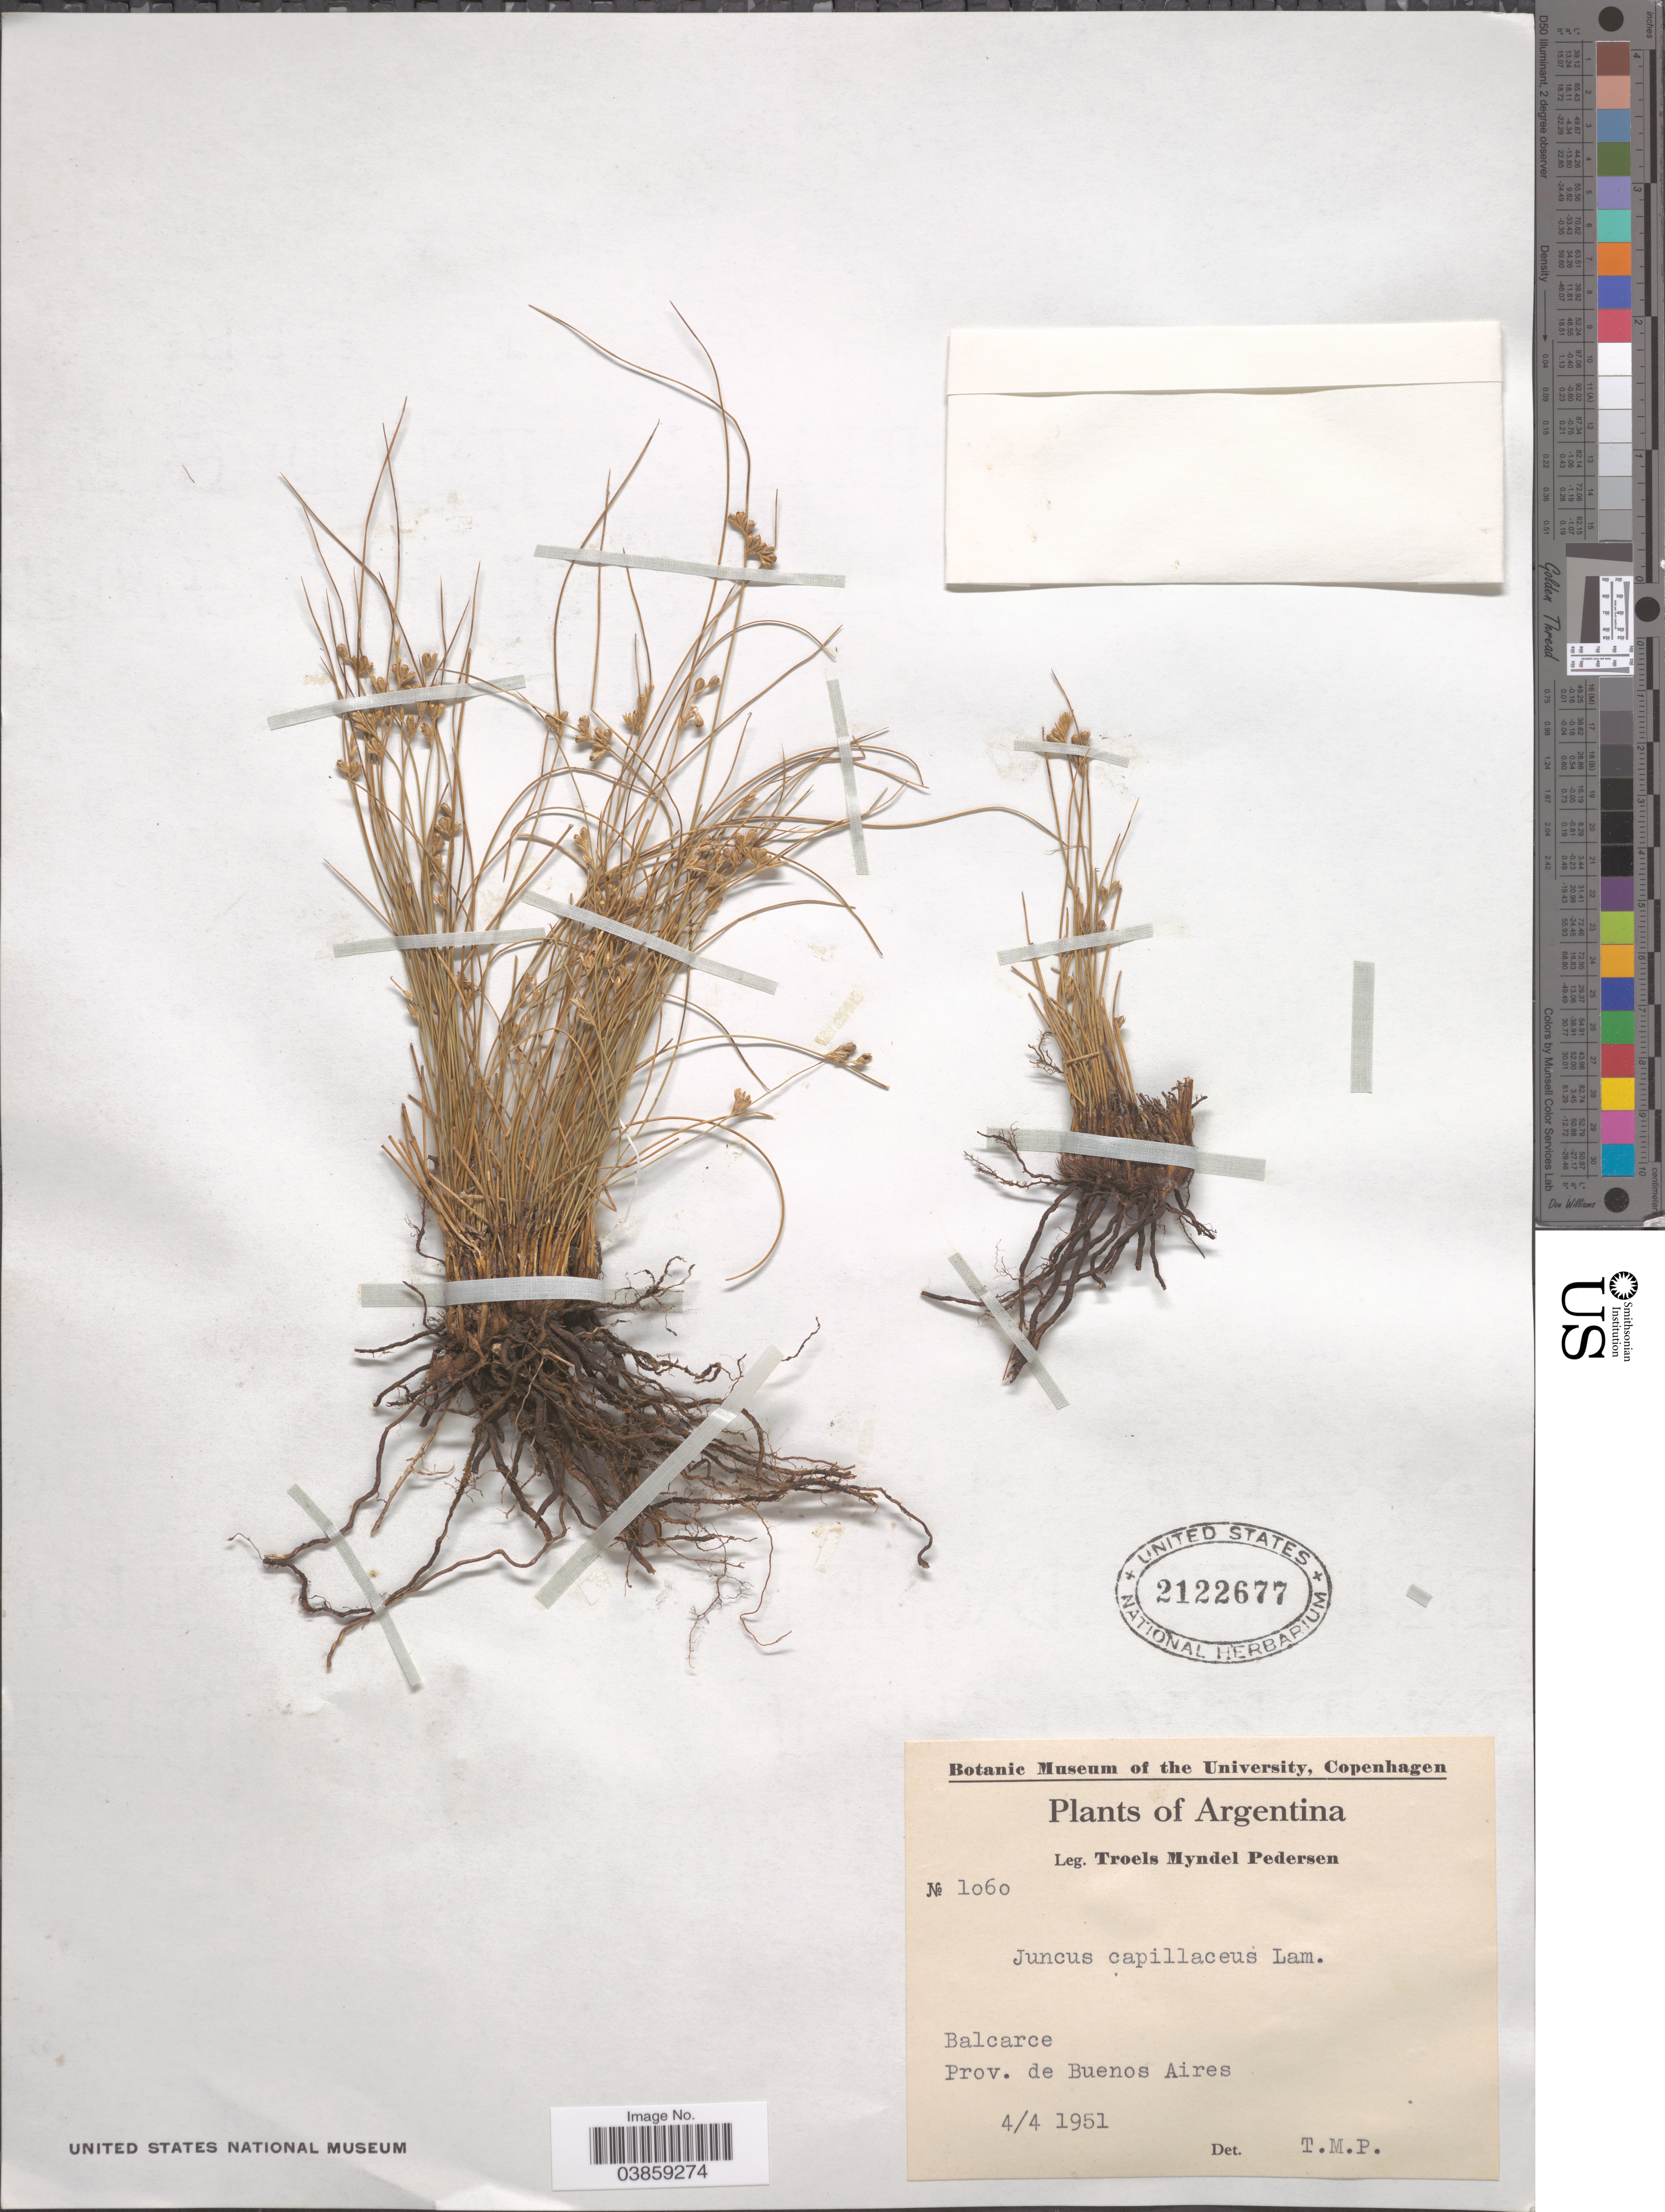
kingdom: Plantae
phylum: Tracheophyta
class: Liliopsida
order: Poales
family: Juncaceae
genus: Juncus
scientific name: Juncus capillaceus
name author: Lam.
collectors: T. Pederson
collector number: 1060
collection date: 1951-04-04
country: Argentina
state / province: Buenos Aires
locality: Balcarce.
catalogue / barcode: US 2122677